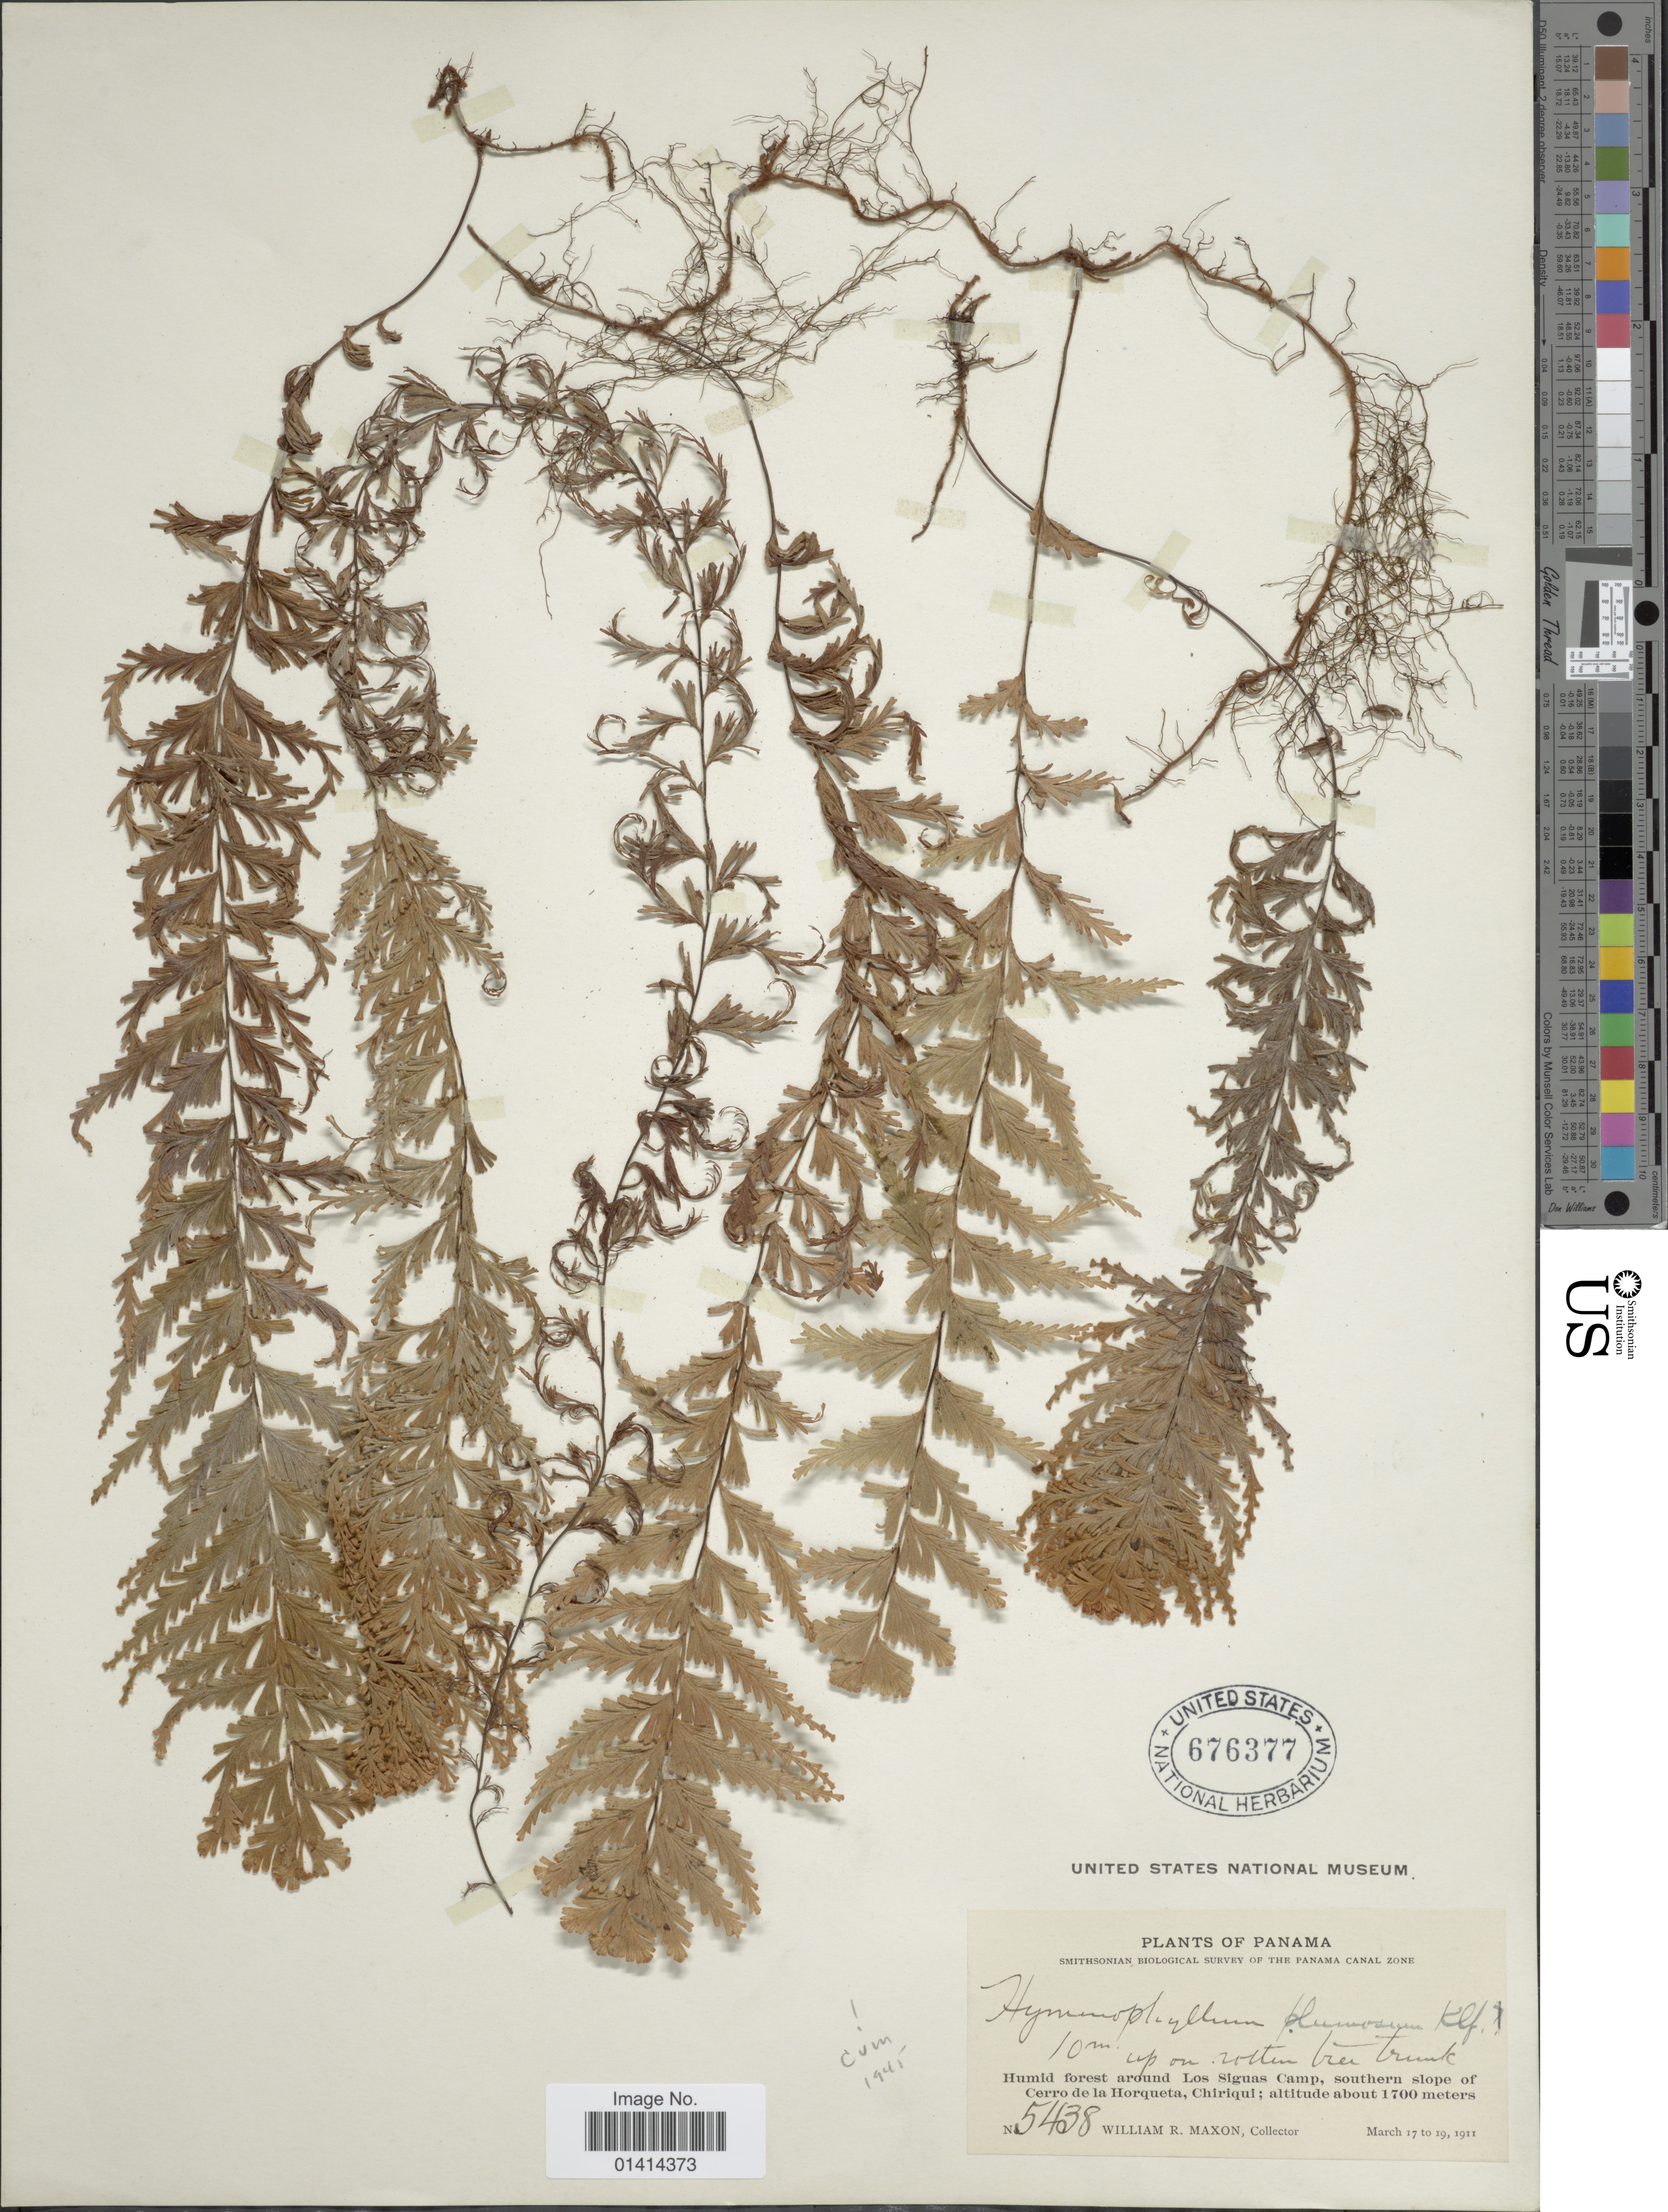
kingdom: Plantae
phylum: Tracheophyta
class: Polypodiopsida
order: Hymenophyllales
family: Hymenophyllaceae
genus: Hymenophyllum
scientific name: Hymenophyllum plumosum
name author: Kaulf.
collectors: W. R. Maxon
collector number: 5438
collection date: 1911-03-17/1911-03-19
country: Panama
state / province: Chiriqui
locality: Humid forest around Los Siguas Camp, southern slope of Cerro de la Horqueta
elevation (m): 1700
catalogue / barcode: US 676377